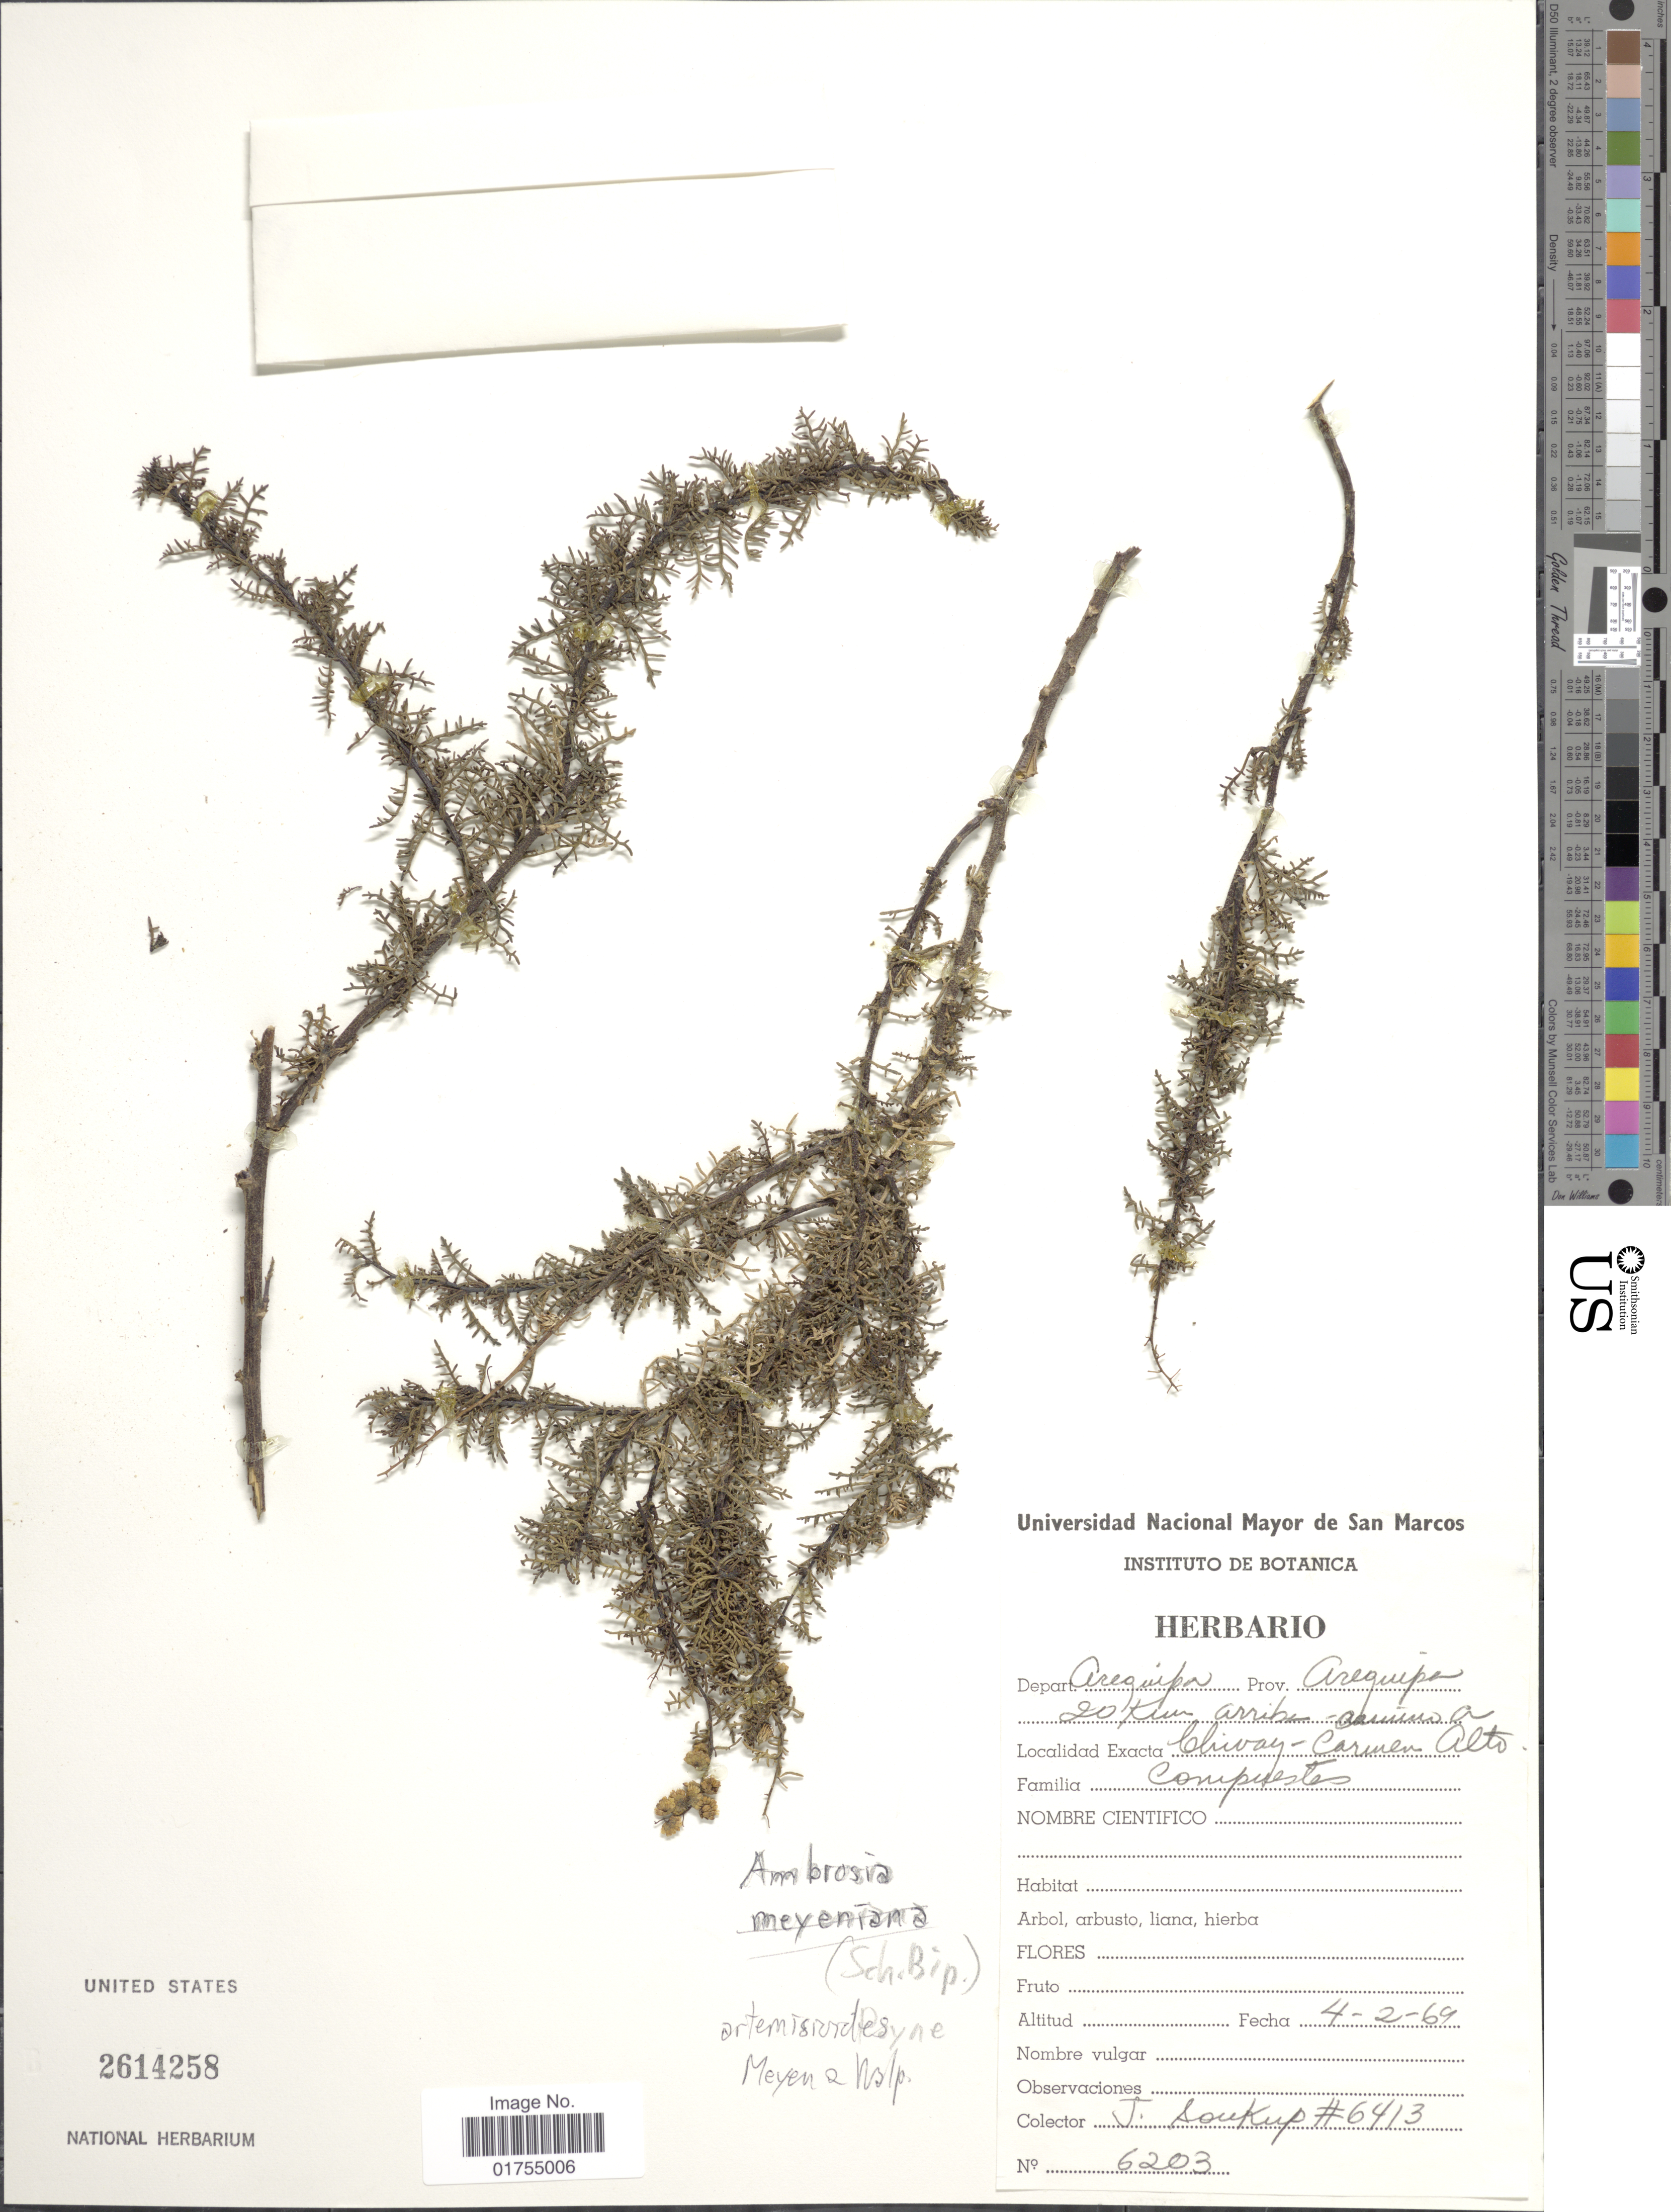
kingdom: Plantae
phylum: Tracheophyta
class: Magnoliopsida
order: Asterales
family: Asteraceae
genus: Franseria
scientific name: Franseria meyeniana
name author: Sch. Bip.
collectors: J. Soukop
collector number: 6413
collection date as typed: Transcribed d/m/y: 4/2/69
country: Peru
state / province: Arequipa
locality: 20 km. arriba - camino a Chivay - Carmen Alto, Prov. Arequipa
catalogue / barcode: US 2614258